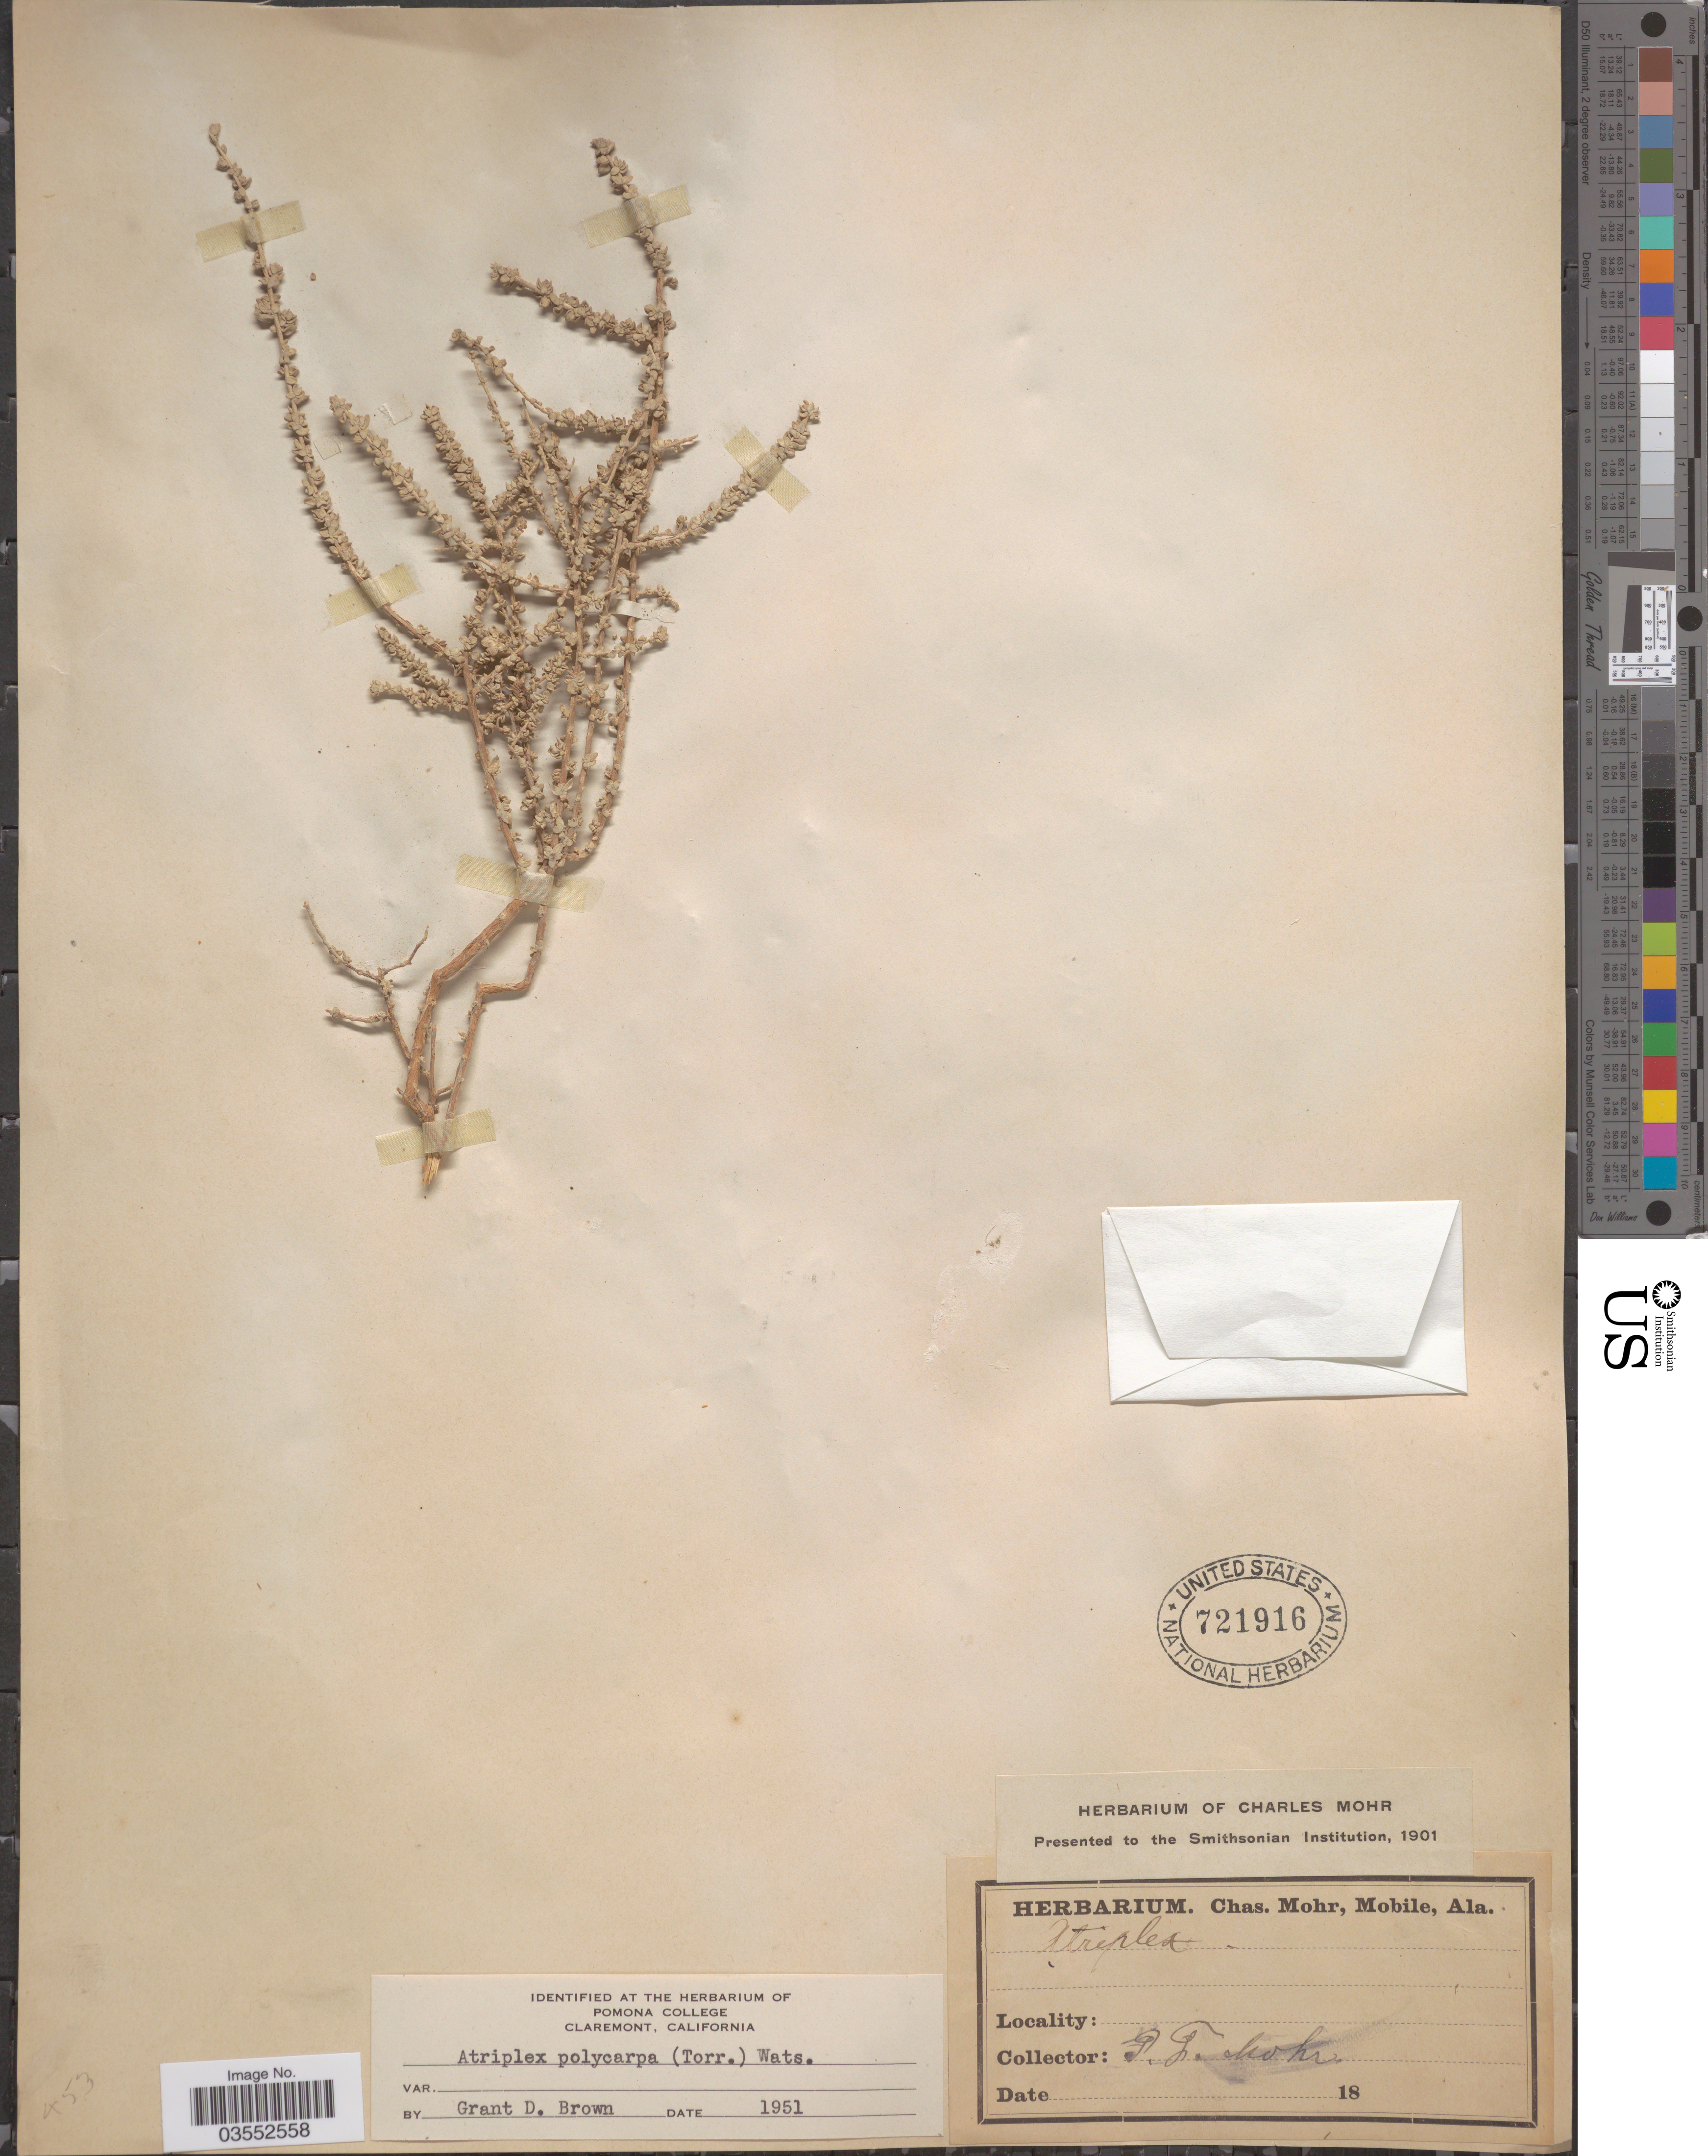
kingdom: Plantae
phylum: Tracheophyta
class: Magnoliopsida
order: Caryophyllales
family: Amaranthaceae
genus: Atriplex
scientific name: Atriplex polycarpa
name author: (Torr.) S. Watson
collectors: P. F. Mohr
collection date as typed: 18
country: United States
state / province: Alabama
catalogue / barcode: US 721916